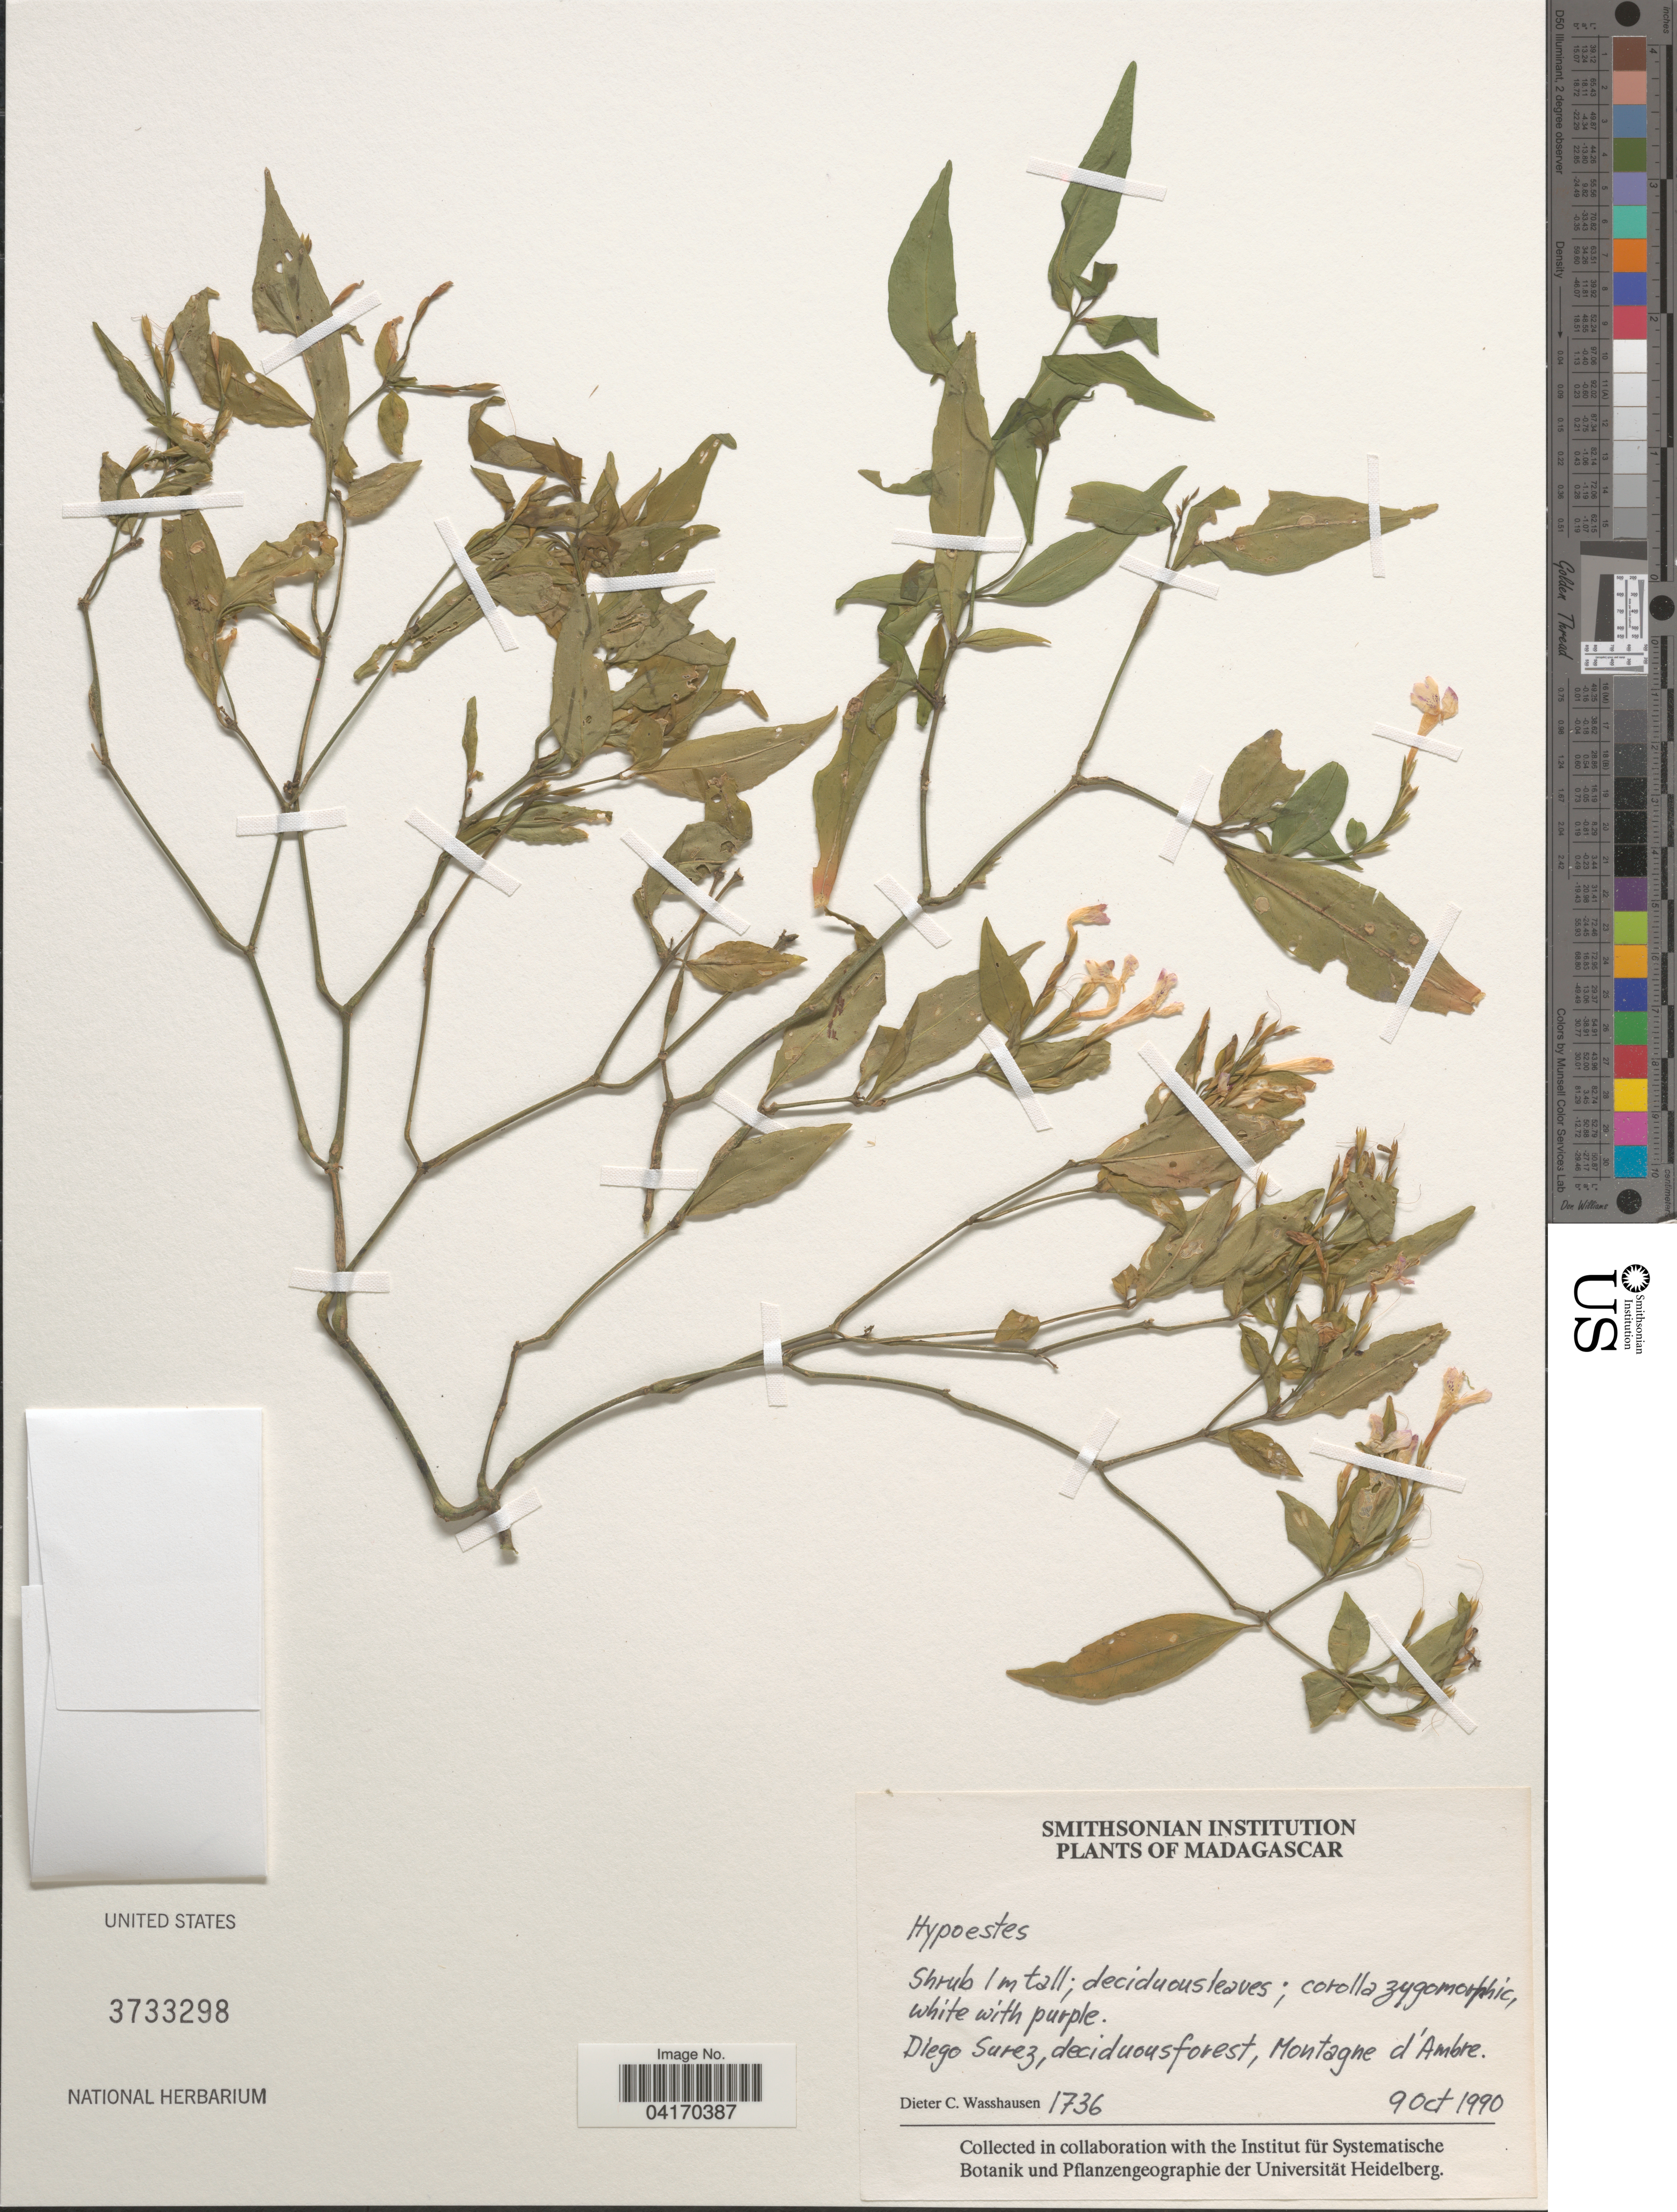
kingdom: Plantae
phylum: Tracheophyta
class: Magnoliopsida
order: Lamiales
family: Acanthaceae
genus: Hypoestes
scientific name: Hypoestes sp.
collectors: D. C. Wasshausen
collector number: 1736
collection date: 1990-10-09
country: Madagascar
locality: Diego Surez, deciduous forest, Montagne d'Ambre.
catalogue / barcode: US 3733298